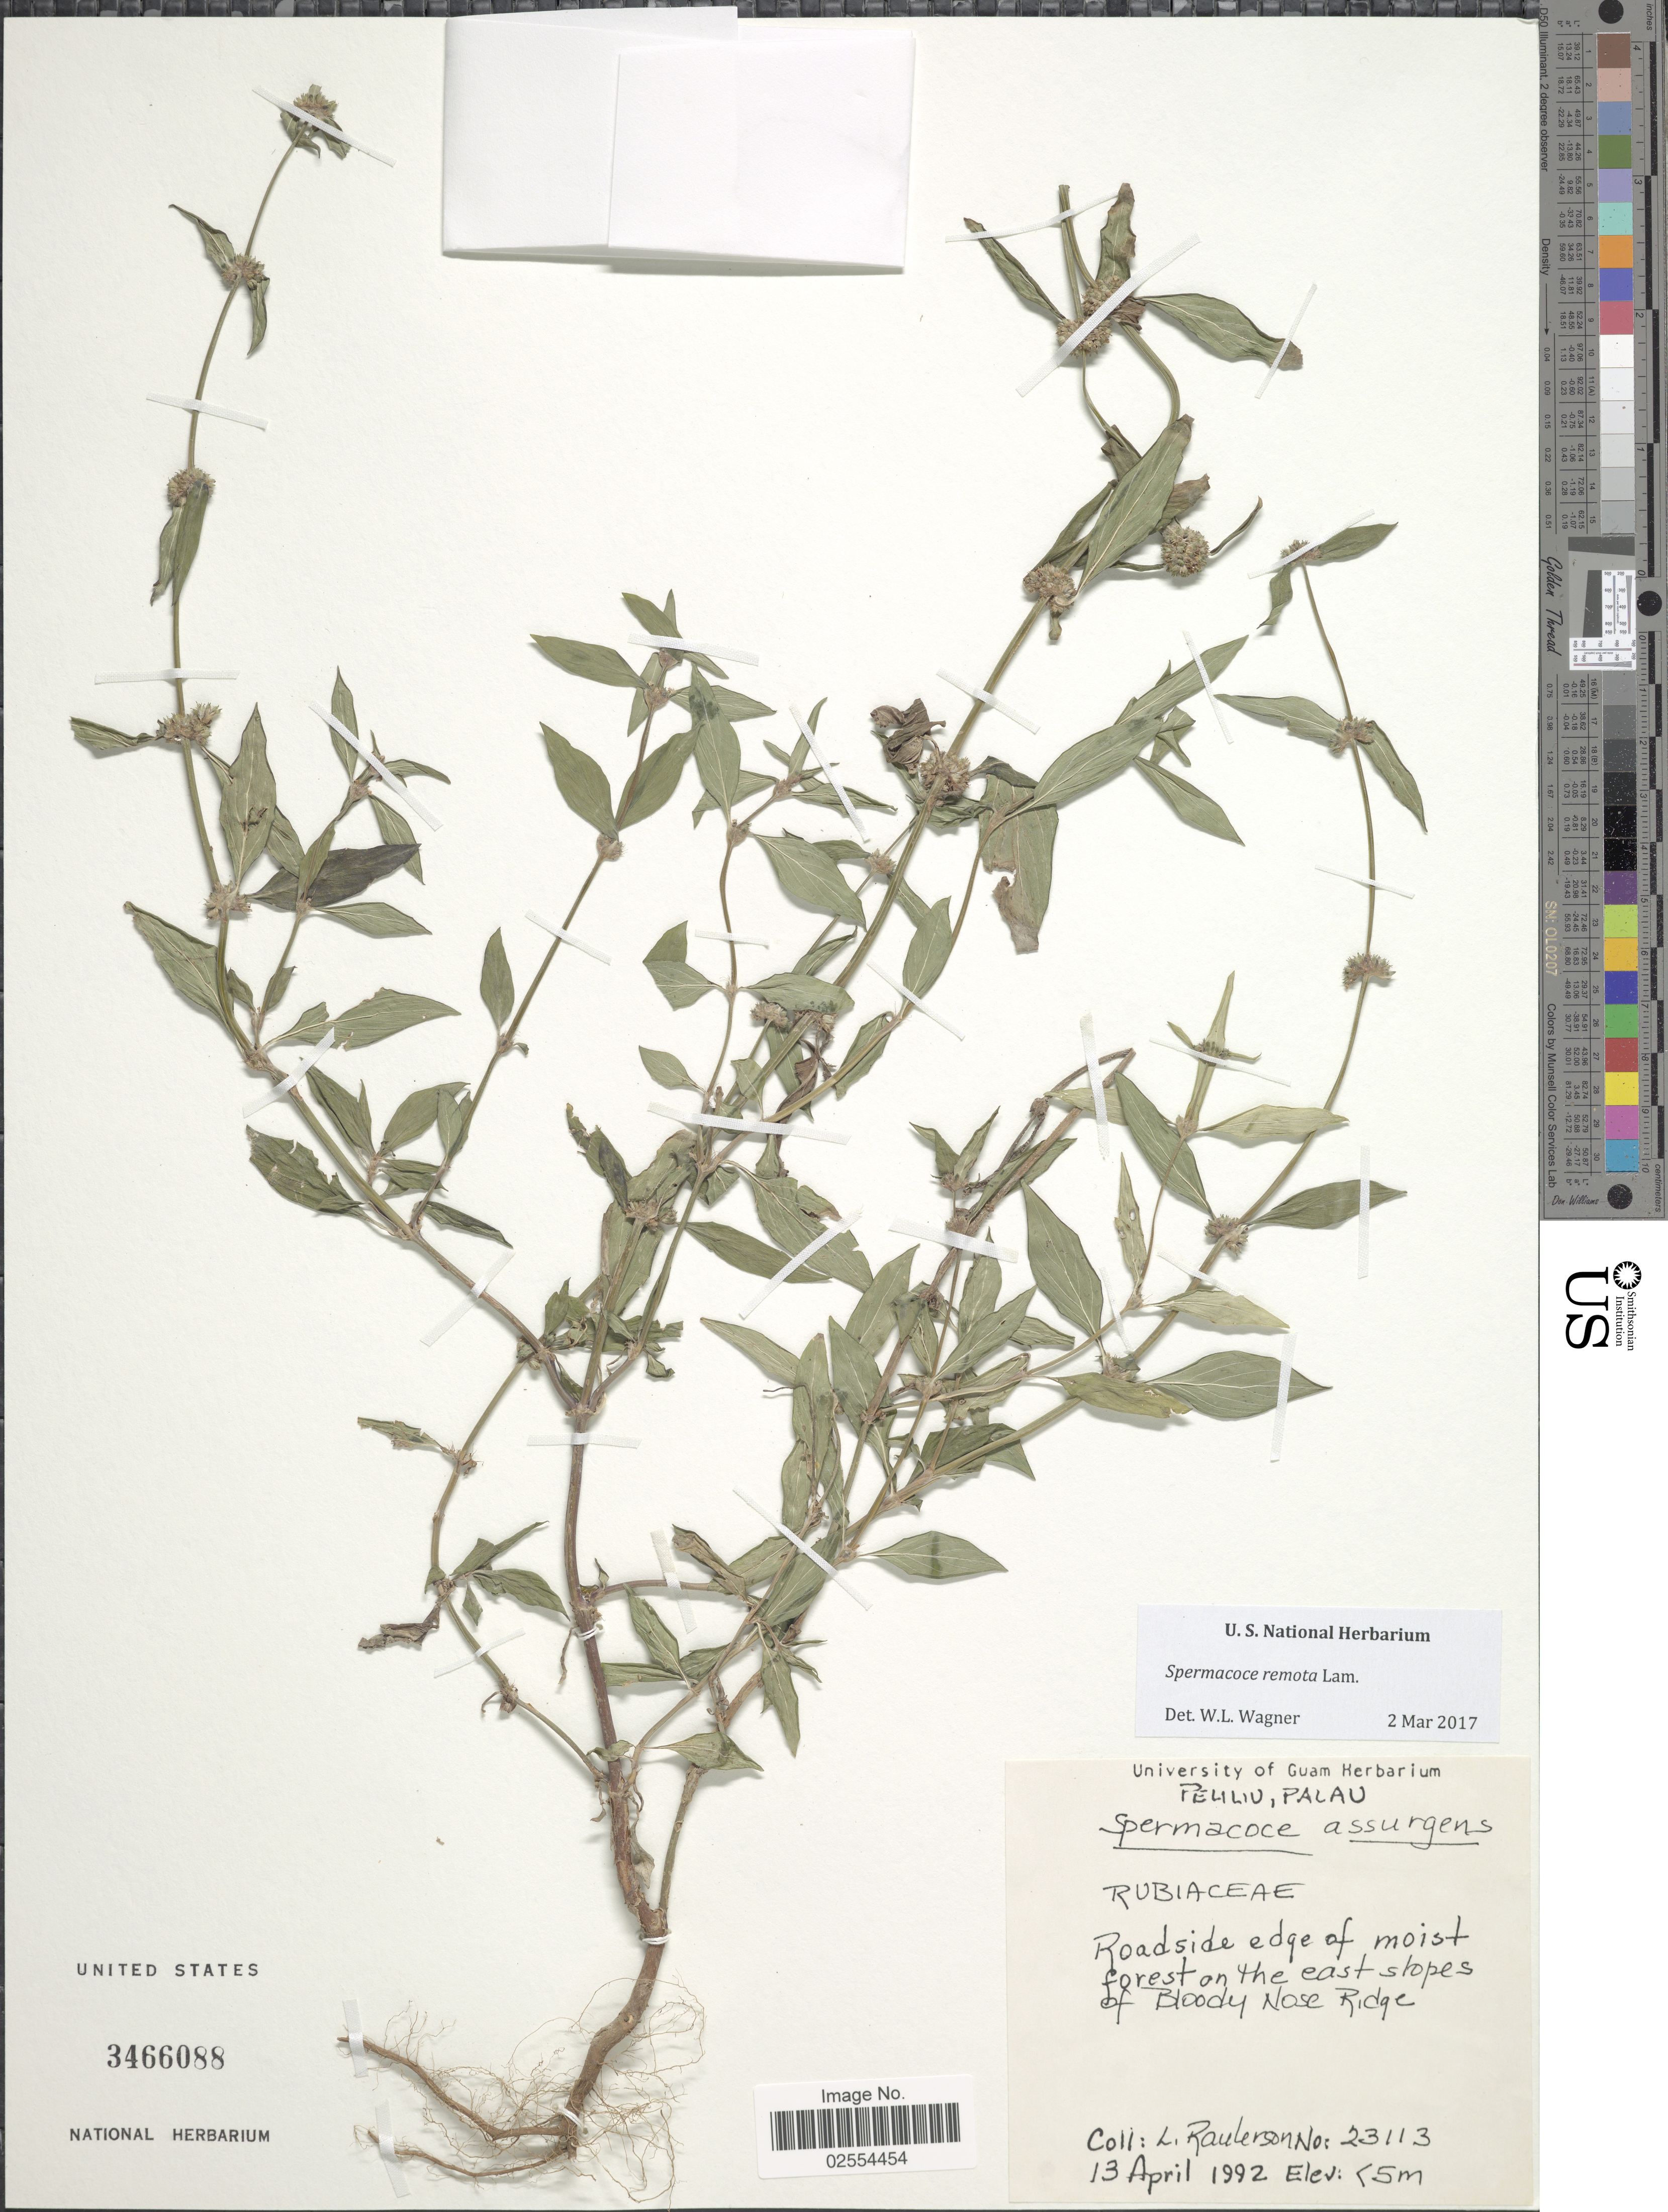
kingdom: Plantae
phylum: Tracheophyta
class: Magnoliopsida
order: Gentianales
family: Rubiaceae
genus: Spermacoce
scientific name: Spermacoce remota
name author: Lam.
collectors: L. Raulerson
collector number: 23113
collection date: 1992-04-13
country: Palau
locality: Peliliu, Palau, roadside edge of moist forest on the east stopes of Bloody Nose Ridge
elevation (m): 5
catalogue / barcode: US 3466088